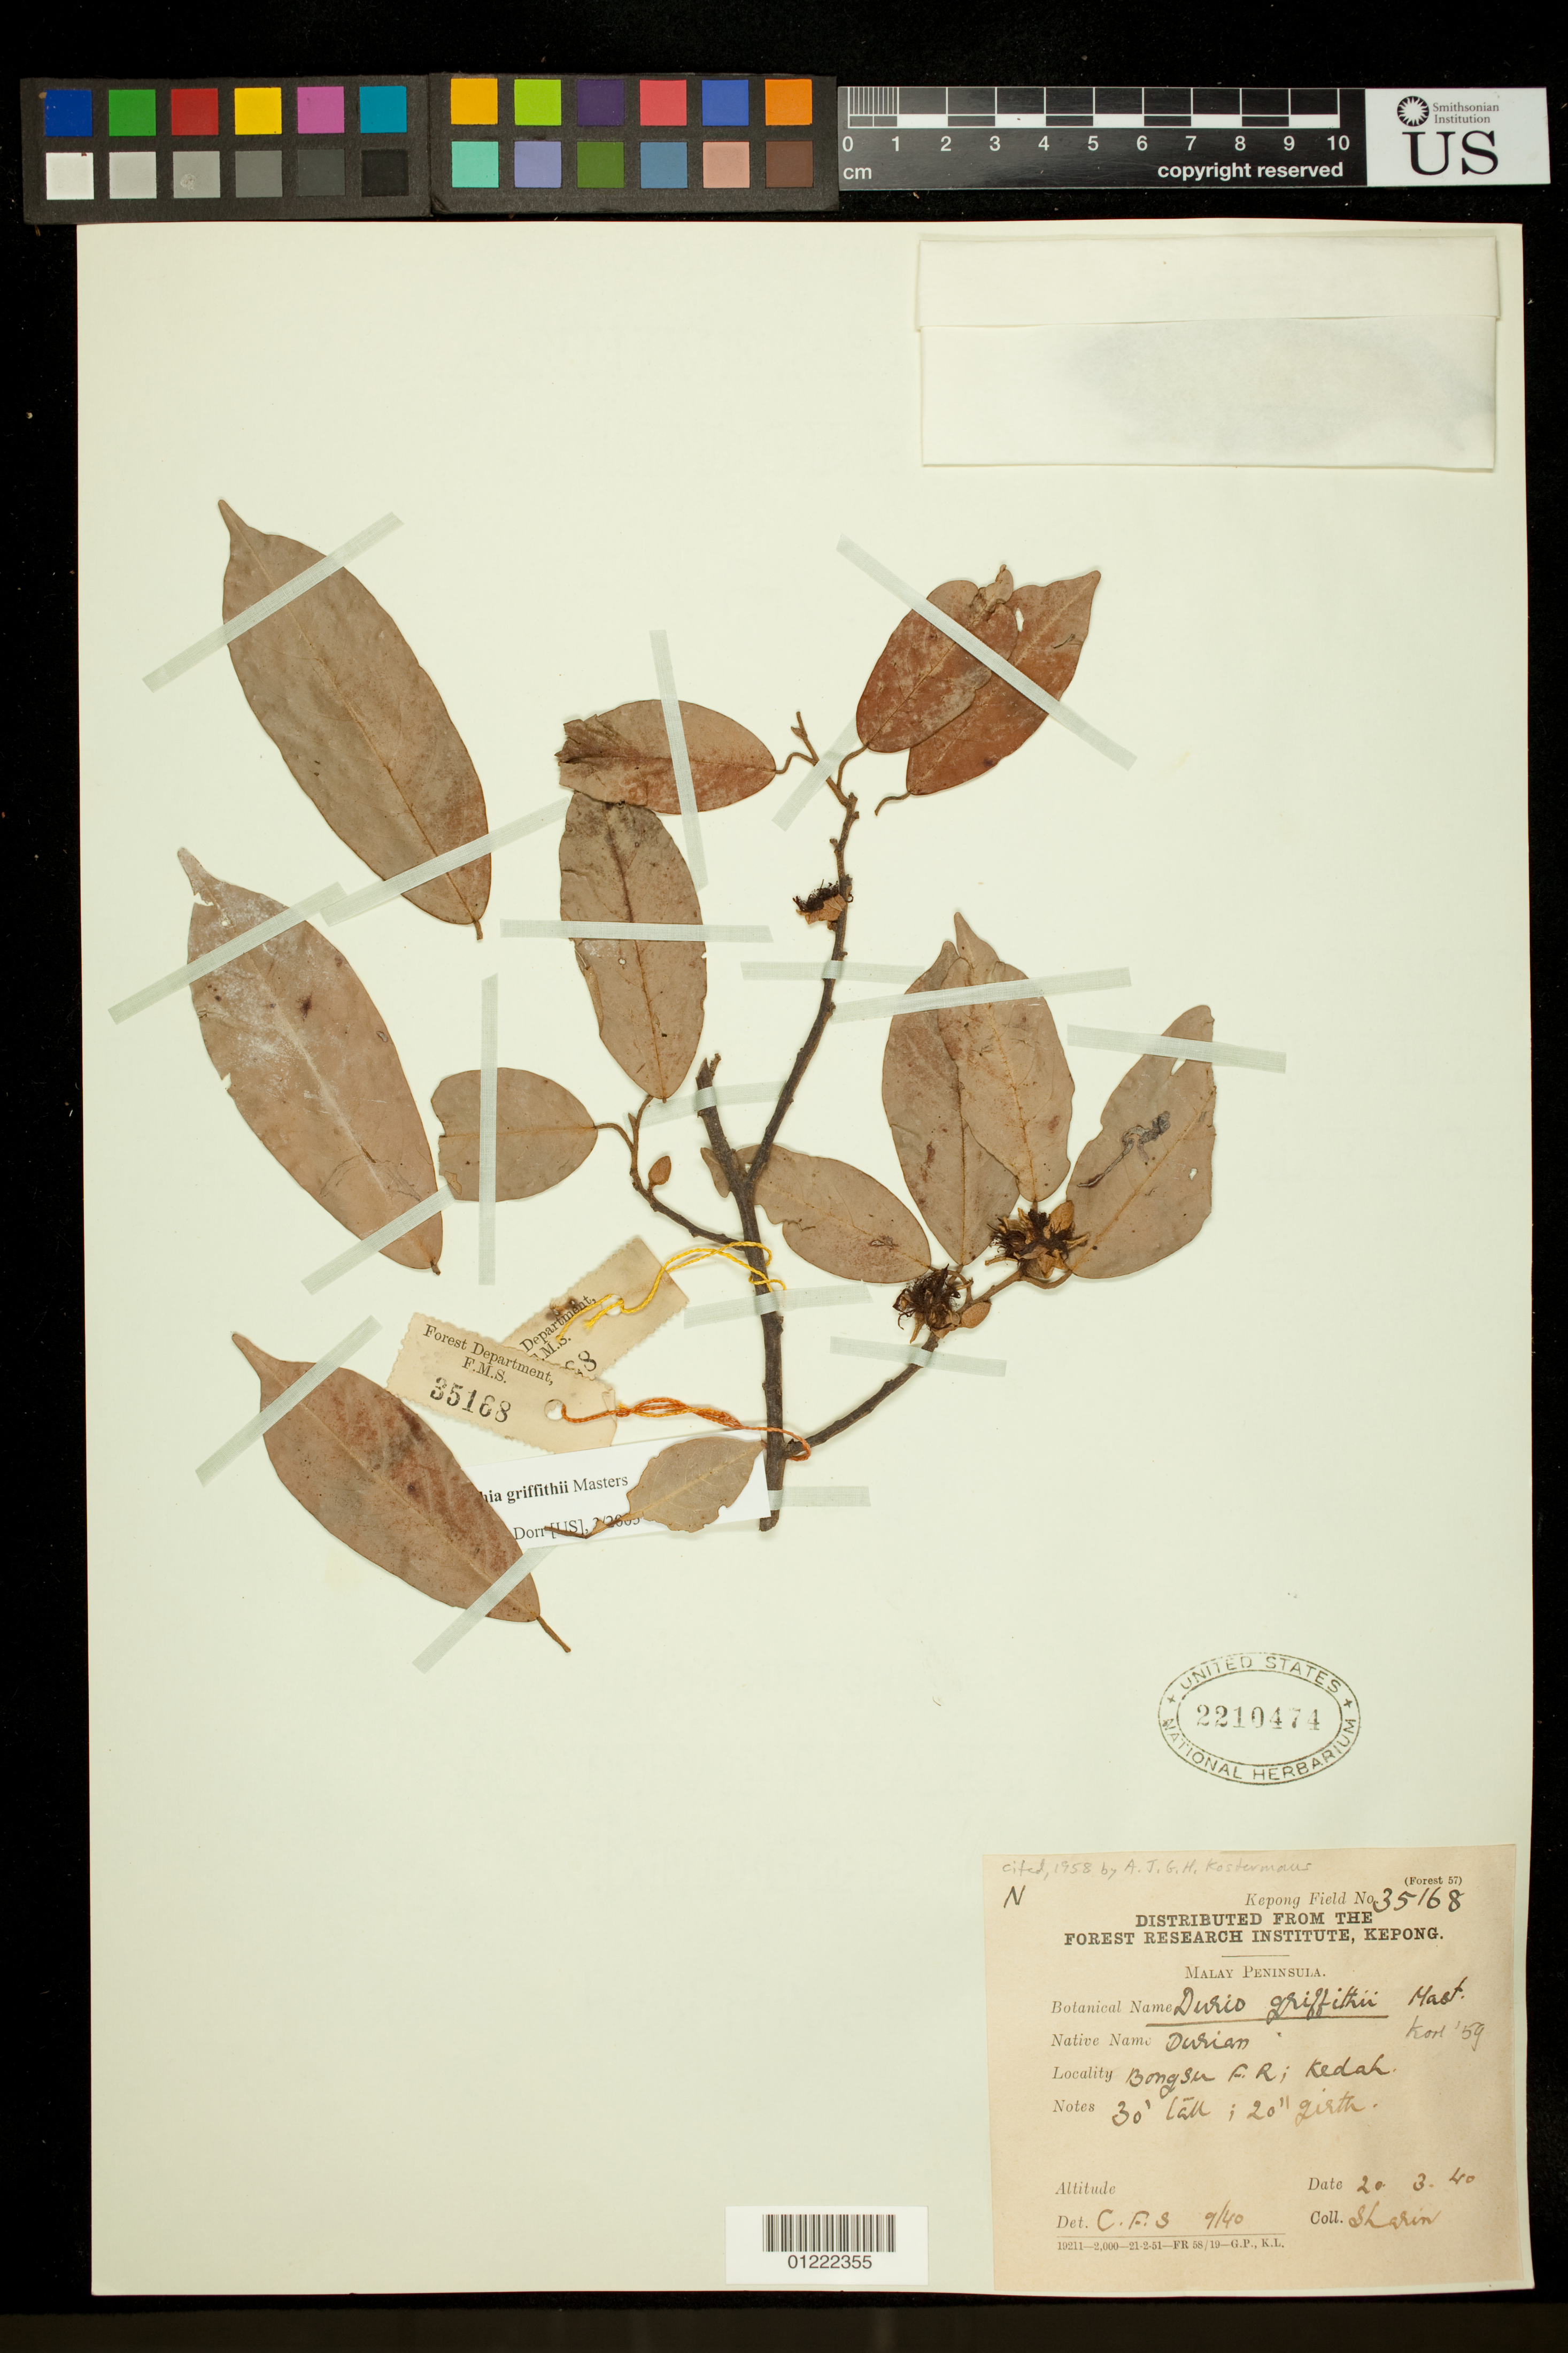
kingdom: Plantae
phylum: Tracheophyta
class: Magnoliopsida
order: Malvales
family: Malvaceae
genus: Boschia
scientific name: Boschia griffithii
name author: Mast.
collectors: S. Larin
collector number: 35168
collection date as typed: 3/20/1940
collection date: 1940-03-20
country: Malaysia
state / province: Kedah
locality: Bongsu F. R.; Kedah.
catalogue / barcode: US 2210474